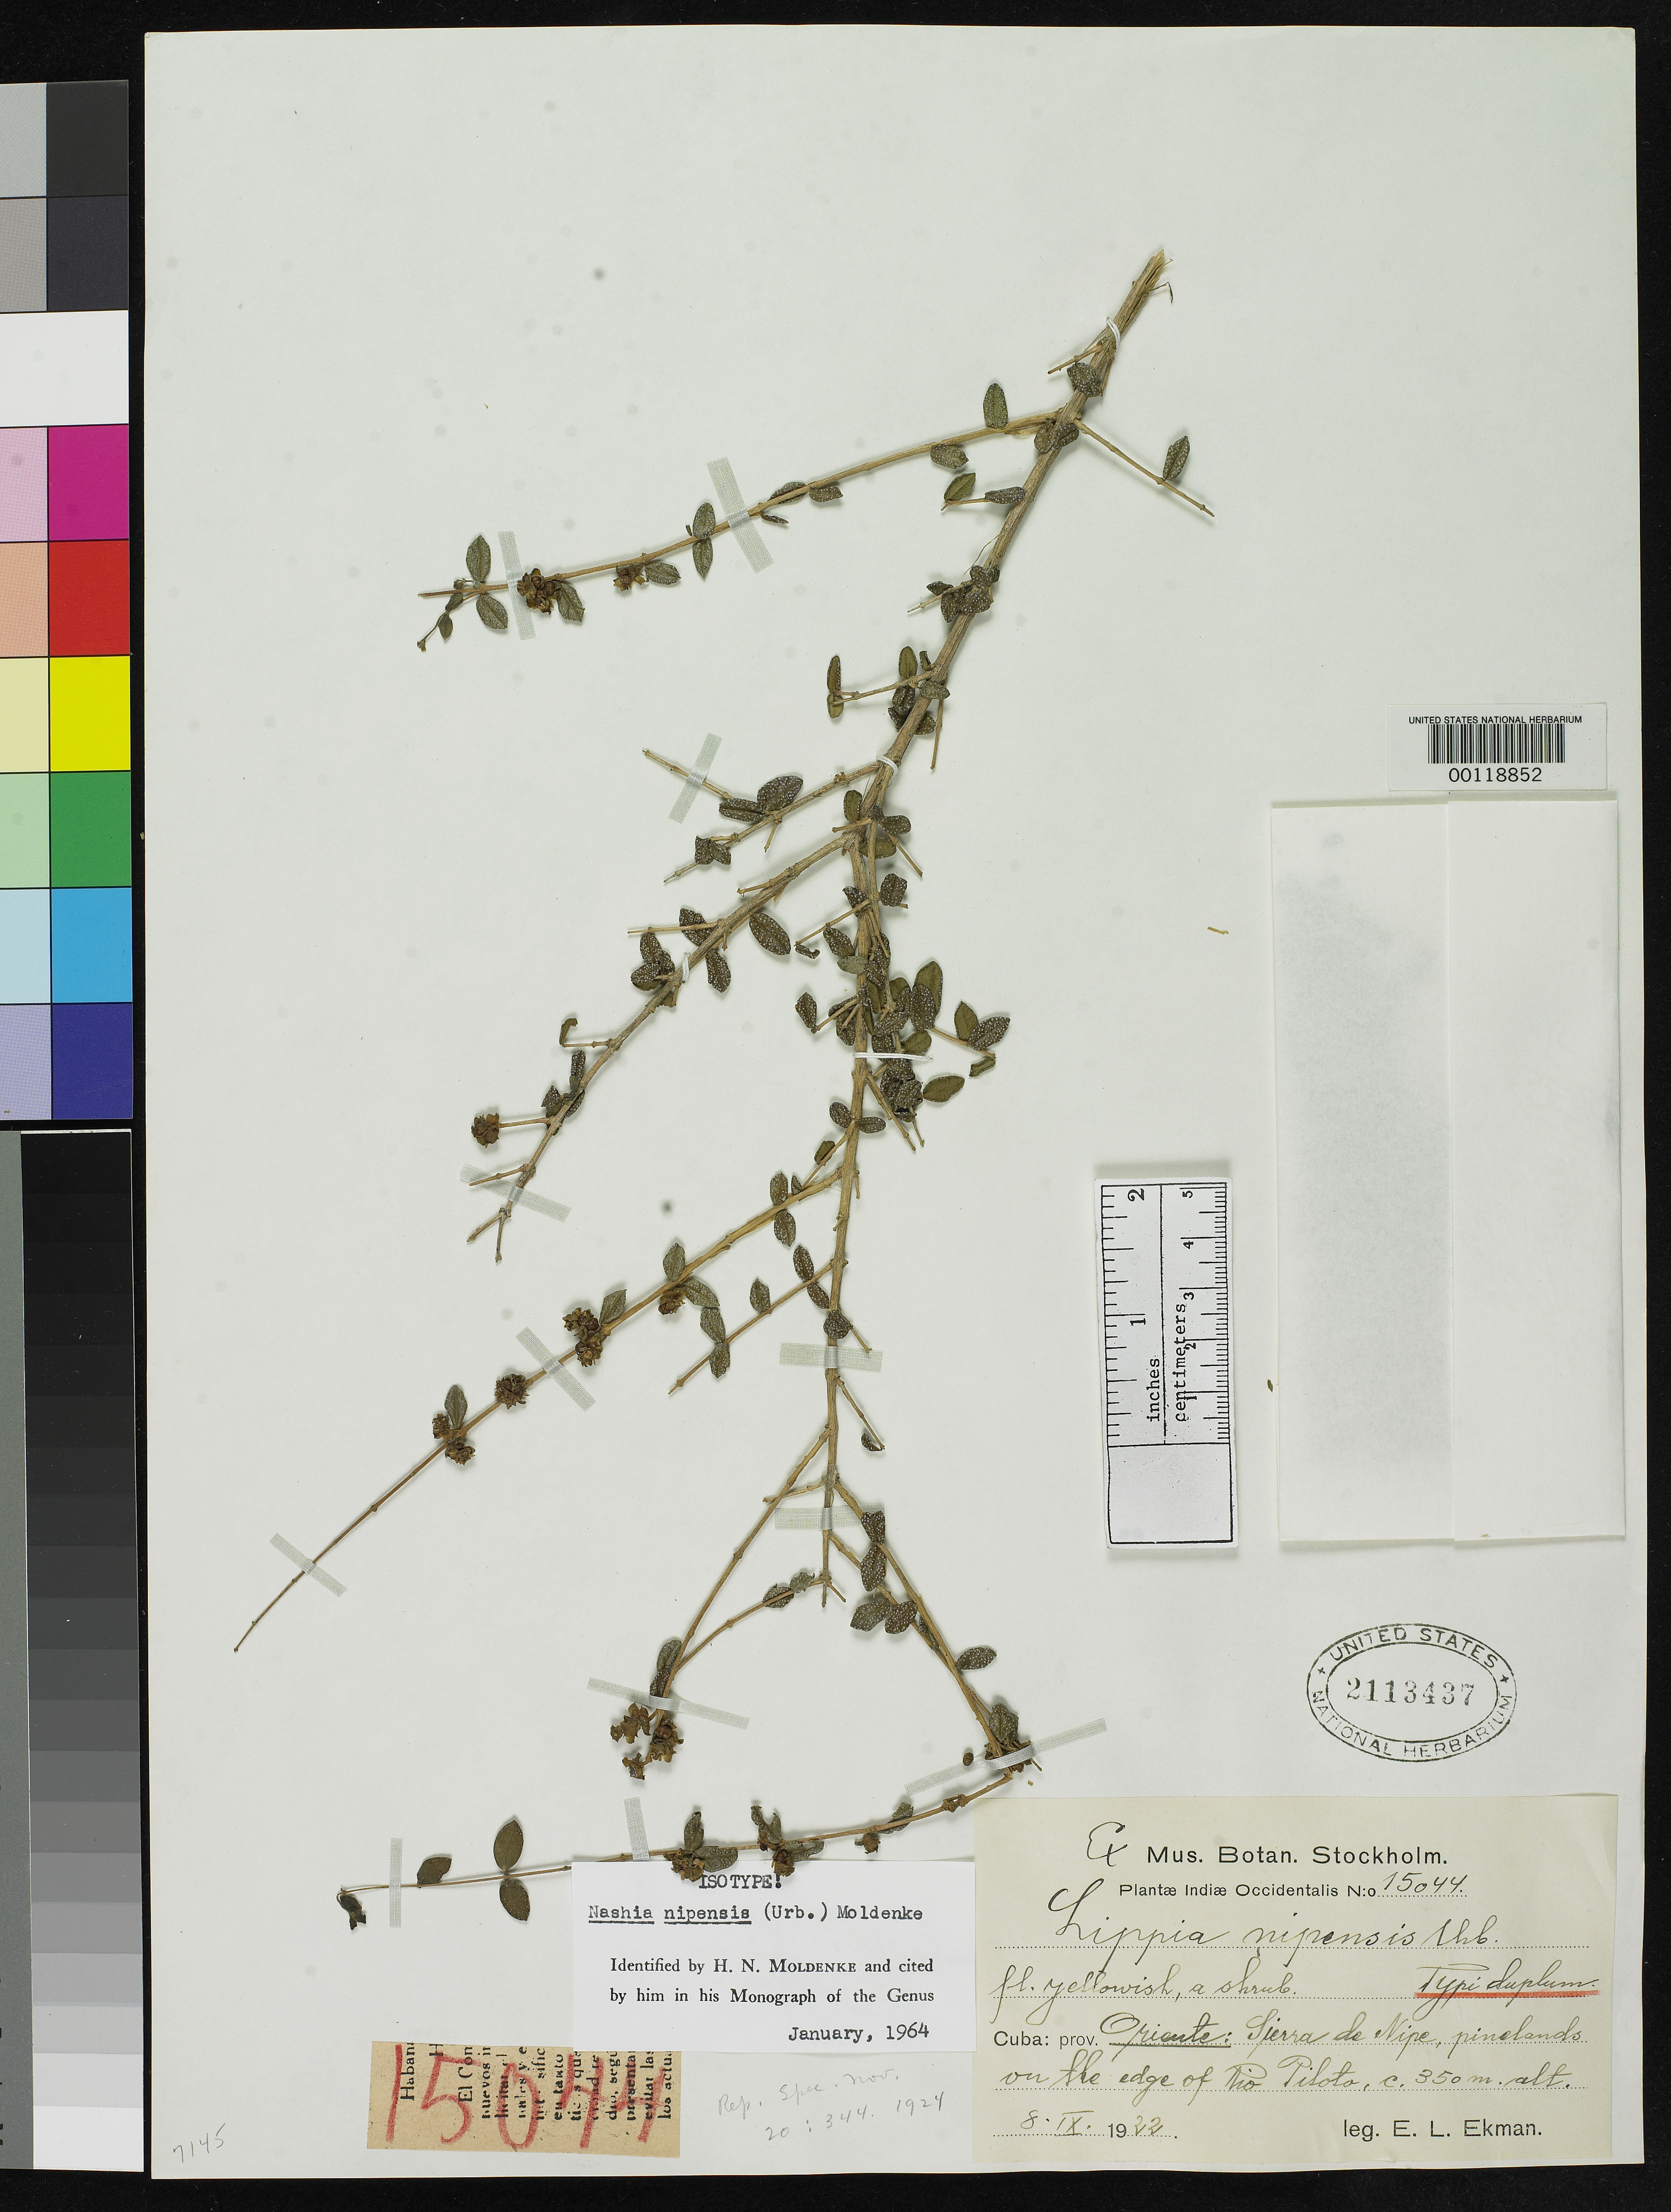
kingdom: Plantae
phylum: Tracheophyta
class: Magnoliopsida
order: Lamiales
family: Verbenaceae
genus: Lippia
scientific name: Lippia nipensis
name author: Urb.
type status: Isotype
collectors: E. L. Ekman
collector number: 15044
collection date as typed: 08 Sep 1922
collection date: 1922-09-08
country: Cuba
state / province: Oriente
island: Greater Antilles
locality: Sierra de Nipe, Rio Piloto.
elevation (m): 300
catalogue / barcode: US 2113437